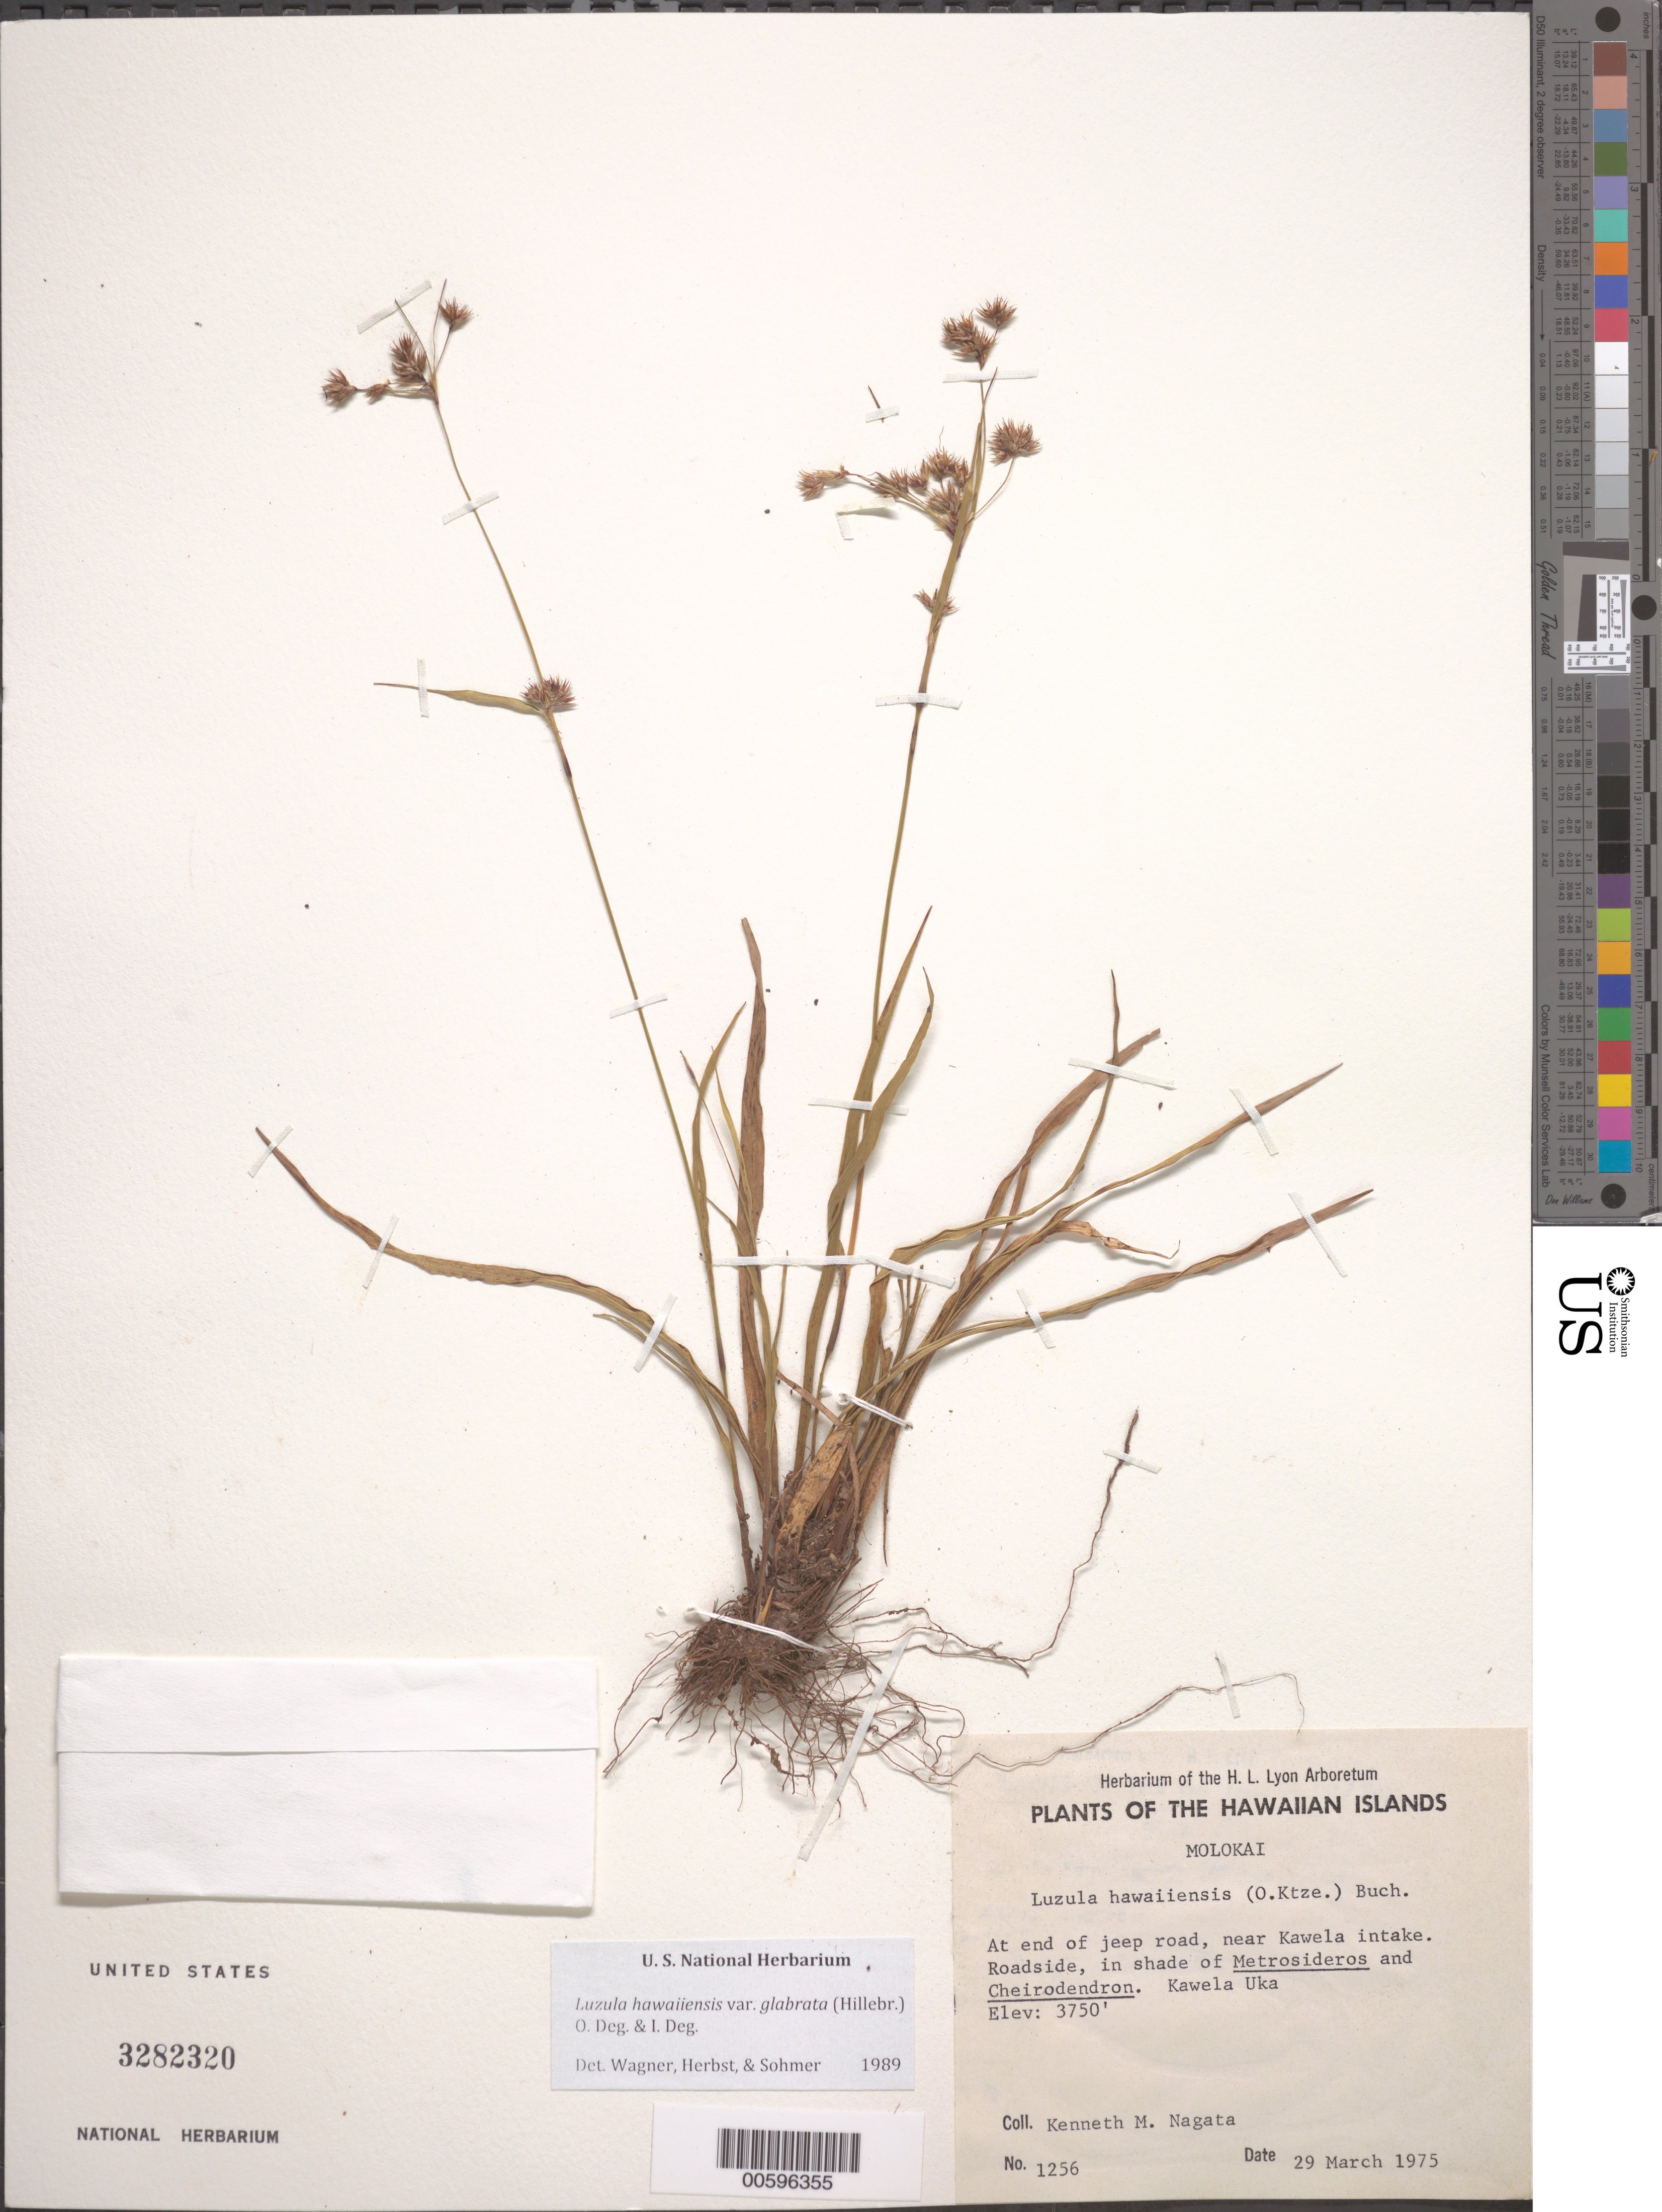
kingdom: Plantae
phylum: Tracheophyta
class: Liliopsida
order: Poales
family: Juncaceae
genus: Luzula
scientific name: Luzula hawaiiensis var. glabrata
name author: (Hillebr.) O. Deg. & I. Deg.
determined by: Wagner, W. L.; Herbst, D. R.; Sohmer, S. H.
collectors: K. Nagata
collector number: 1256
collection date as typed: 29 Mar 1975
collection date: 1975-03-29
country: United States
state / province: Hawaii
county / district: Maui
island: Moloka'i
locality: At end of jeep road, near Kawela intake. Kawela Uka.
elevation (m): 1143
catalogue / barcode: US 3282320